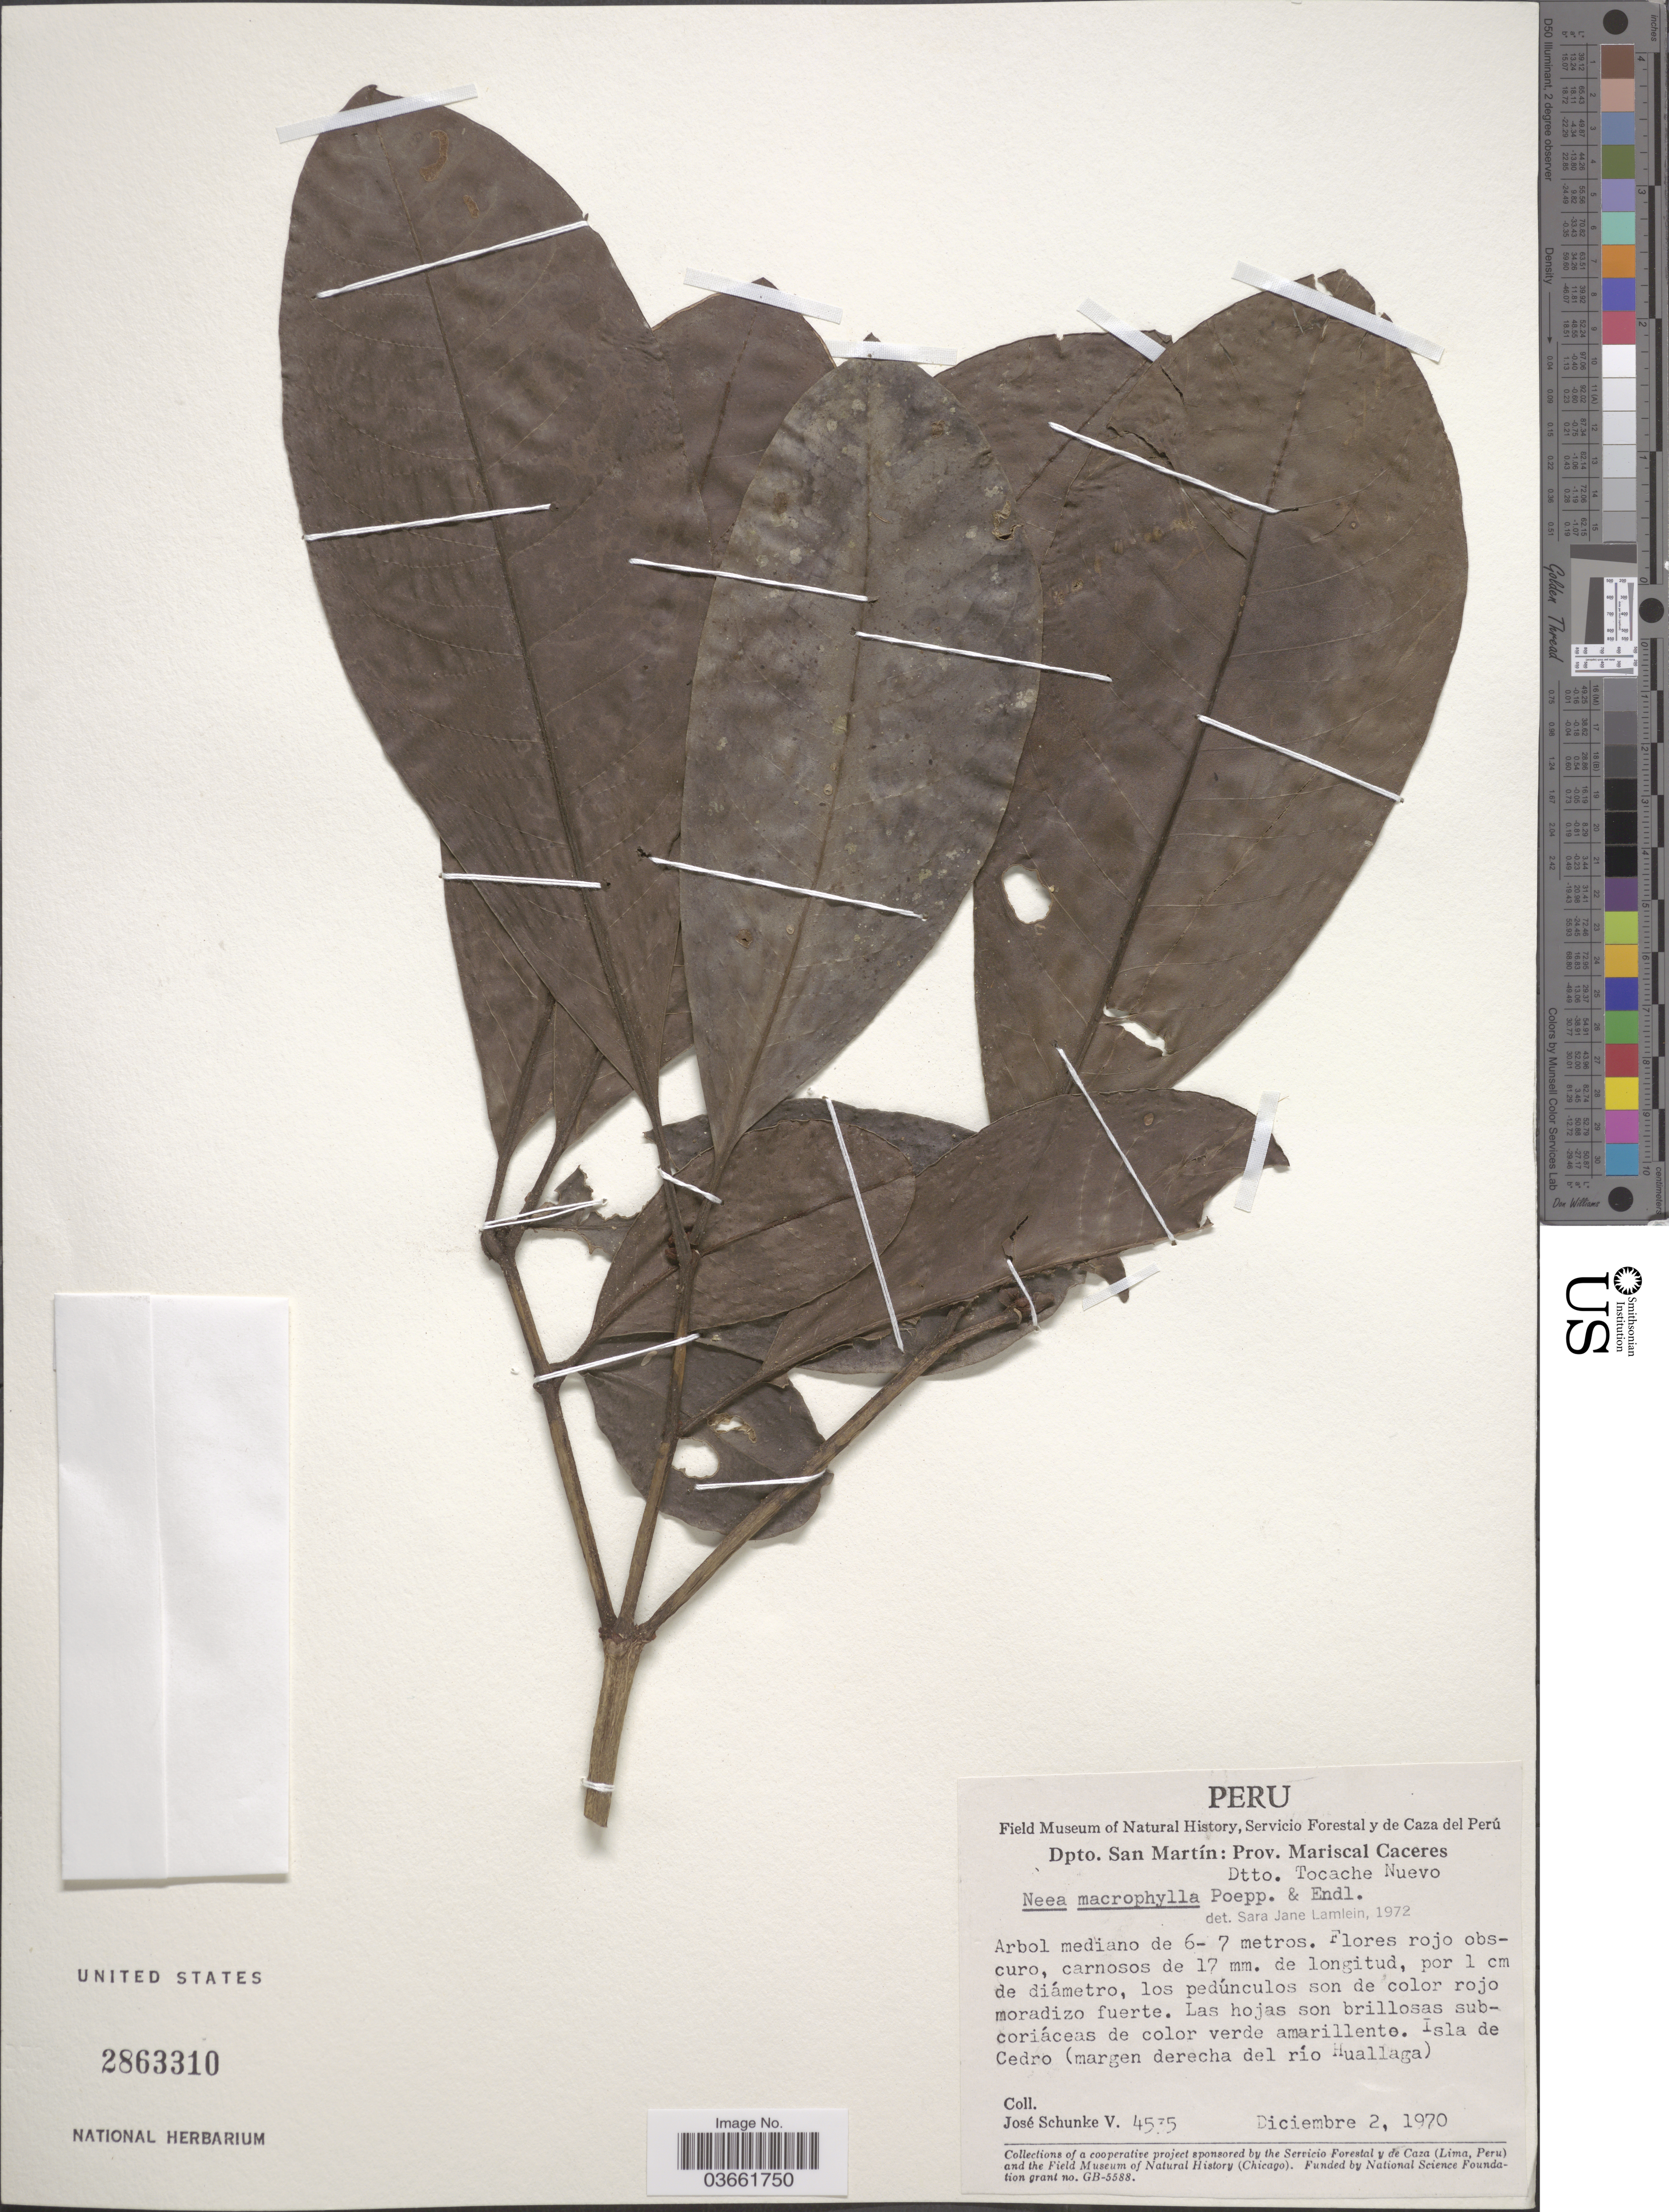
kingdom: Plantae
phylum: Tracheophyta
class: Magnoliopsida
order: Caryophyllales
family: Nyctaginaceae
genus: Neea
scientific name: Neea macrophylla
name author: Britton ex Rusby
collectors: J. Schunke Vigo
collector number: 4575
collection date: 1970-12-02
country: Peru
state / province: San Martín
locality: Dpto. San Martín: Prov. Mariscal Caceres, Dtto. Tocache Nuevo. Isla de Cedro (margen derecha del río Huallaga).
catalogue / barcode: US 2863310